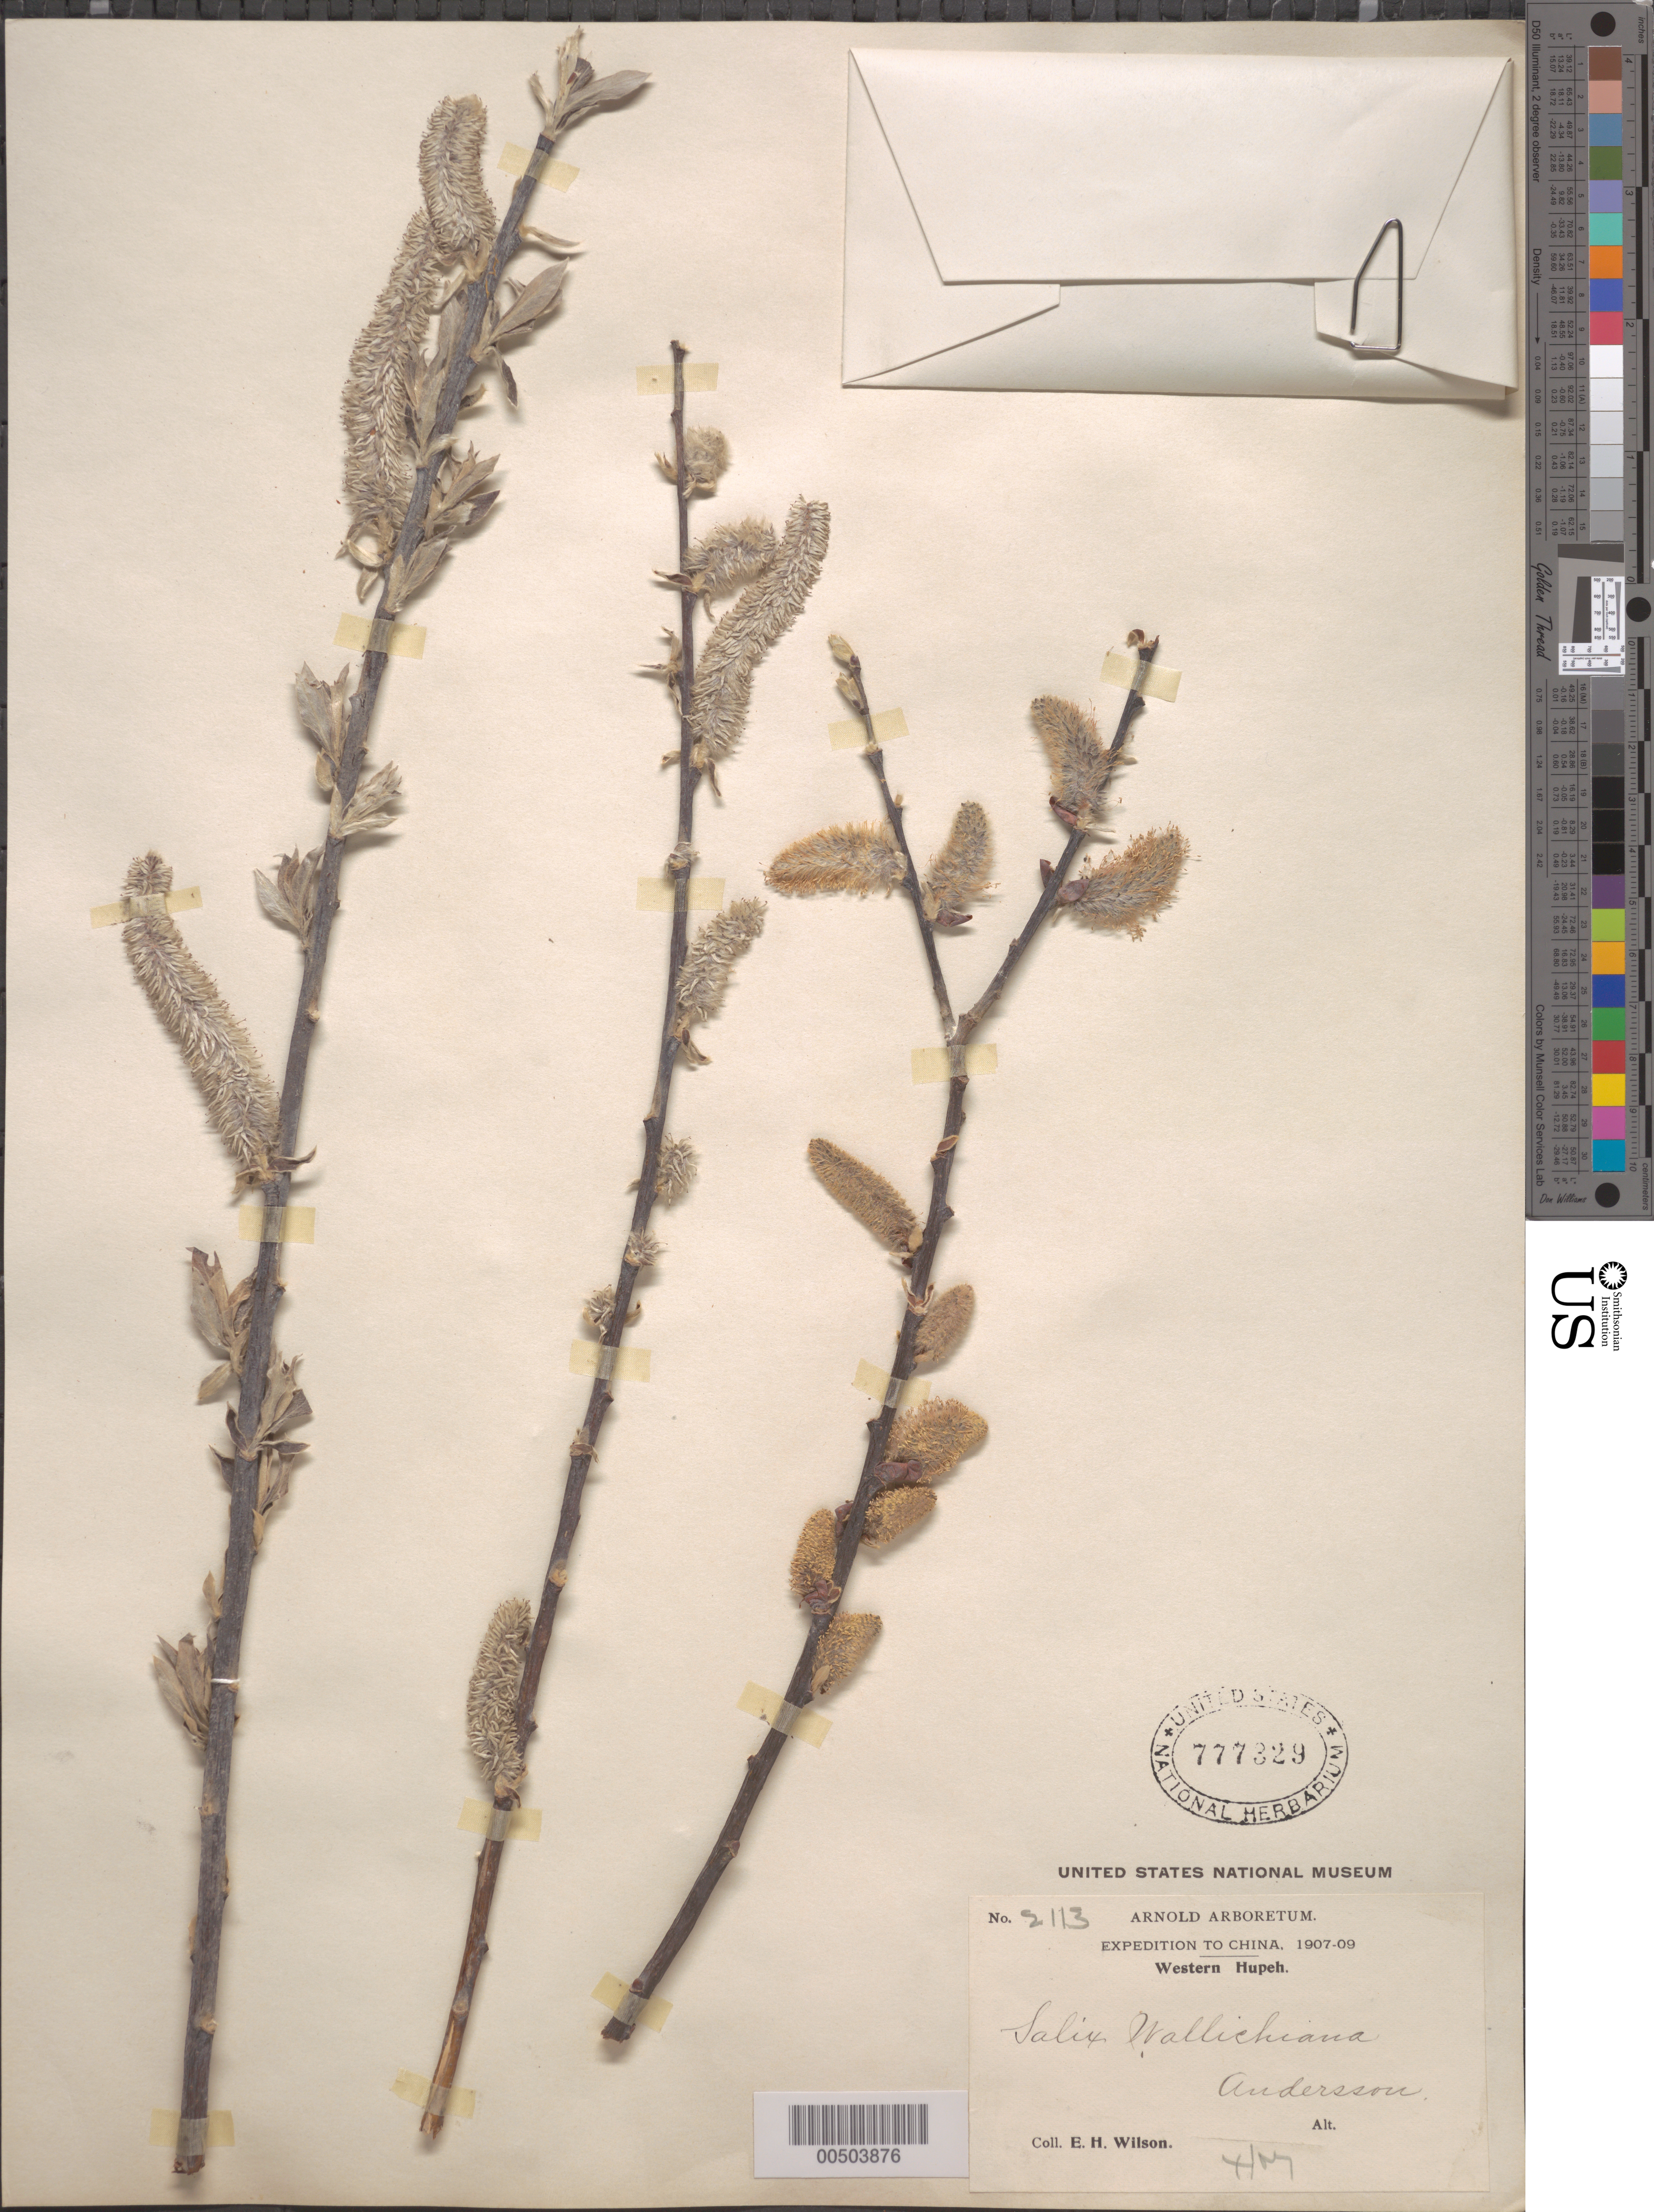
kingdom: Plantae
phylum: Tracheophyta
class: Magnoliopsida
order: Malpighiales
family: Salicaceae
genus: Salix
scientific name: Salix wallichiana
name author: Andersson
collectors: E. H. Wilson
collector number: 2113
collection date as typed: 1907 to -- --- 1909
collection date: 1907/1909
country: China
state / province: Hubei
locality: Western Hupeh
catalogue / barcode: US 777329